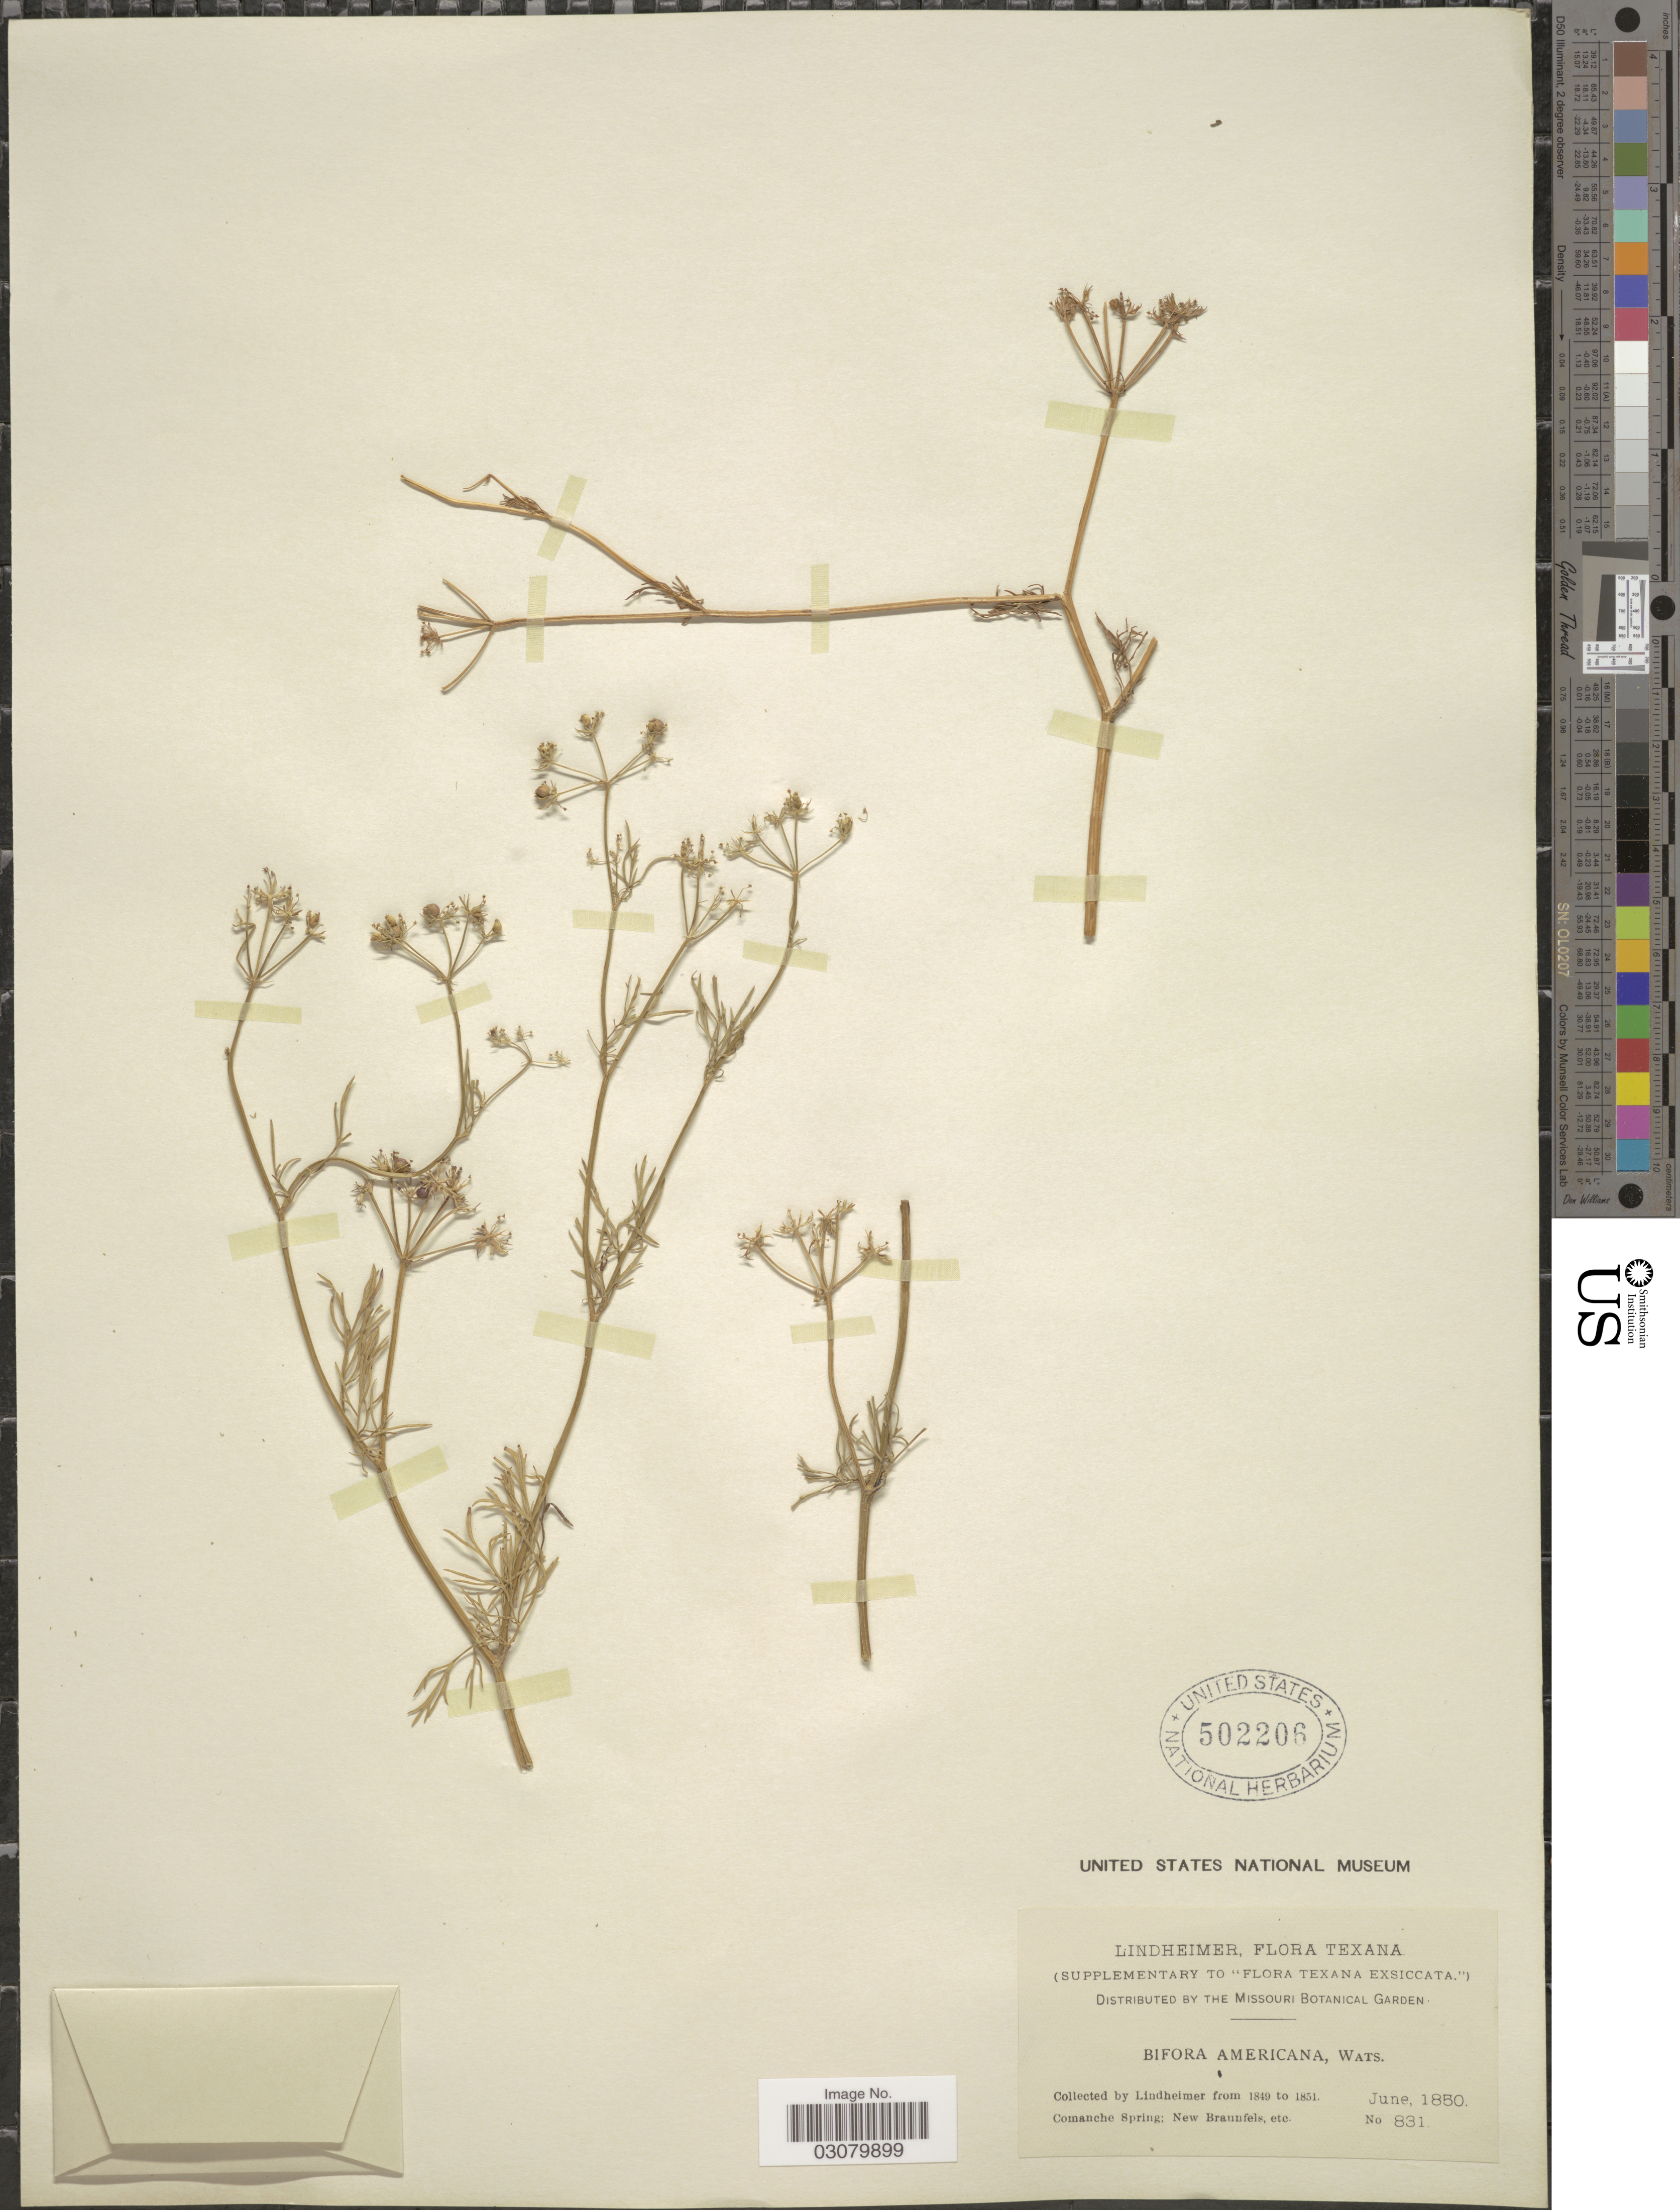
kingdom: Plantae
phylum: Tracheophyta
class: Magnoliopsida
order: Apiales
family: Apiaceae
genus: Bifora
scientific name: Bifora americana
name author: (DC.) Benth. & Hook. f. ex S. Watson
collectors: -. Lindheimer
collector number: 831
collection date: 1850-06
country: United States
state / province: Texas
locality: Comanche Spring: New Braunfels. etc.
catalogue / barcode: US 502206